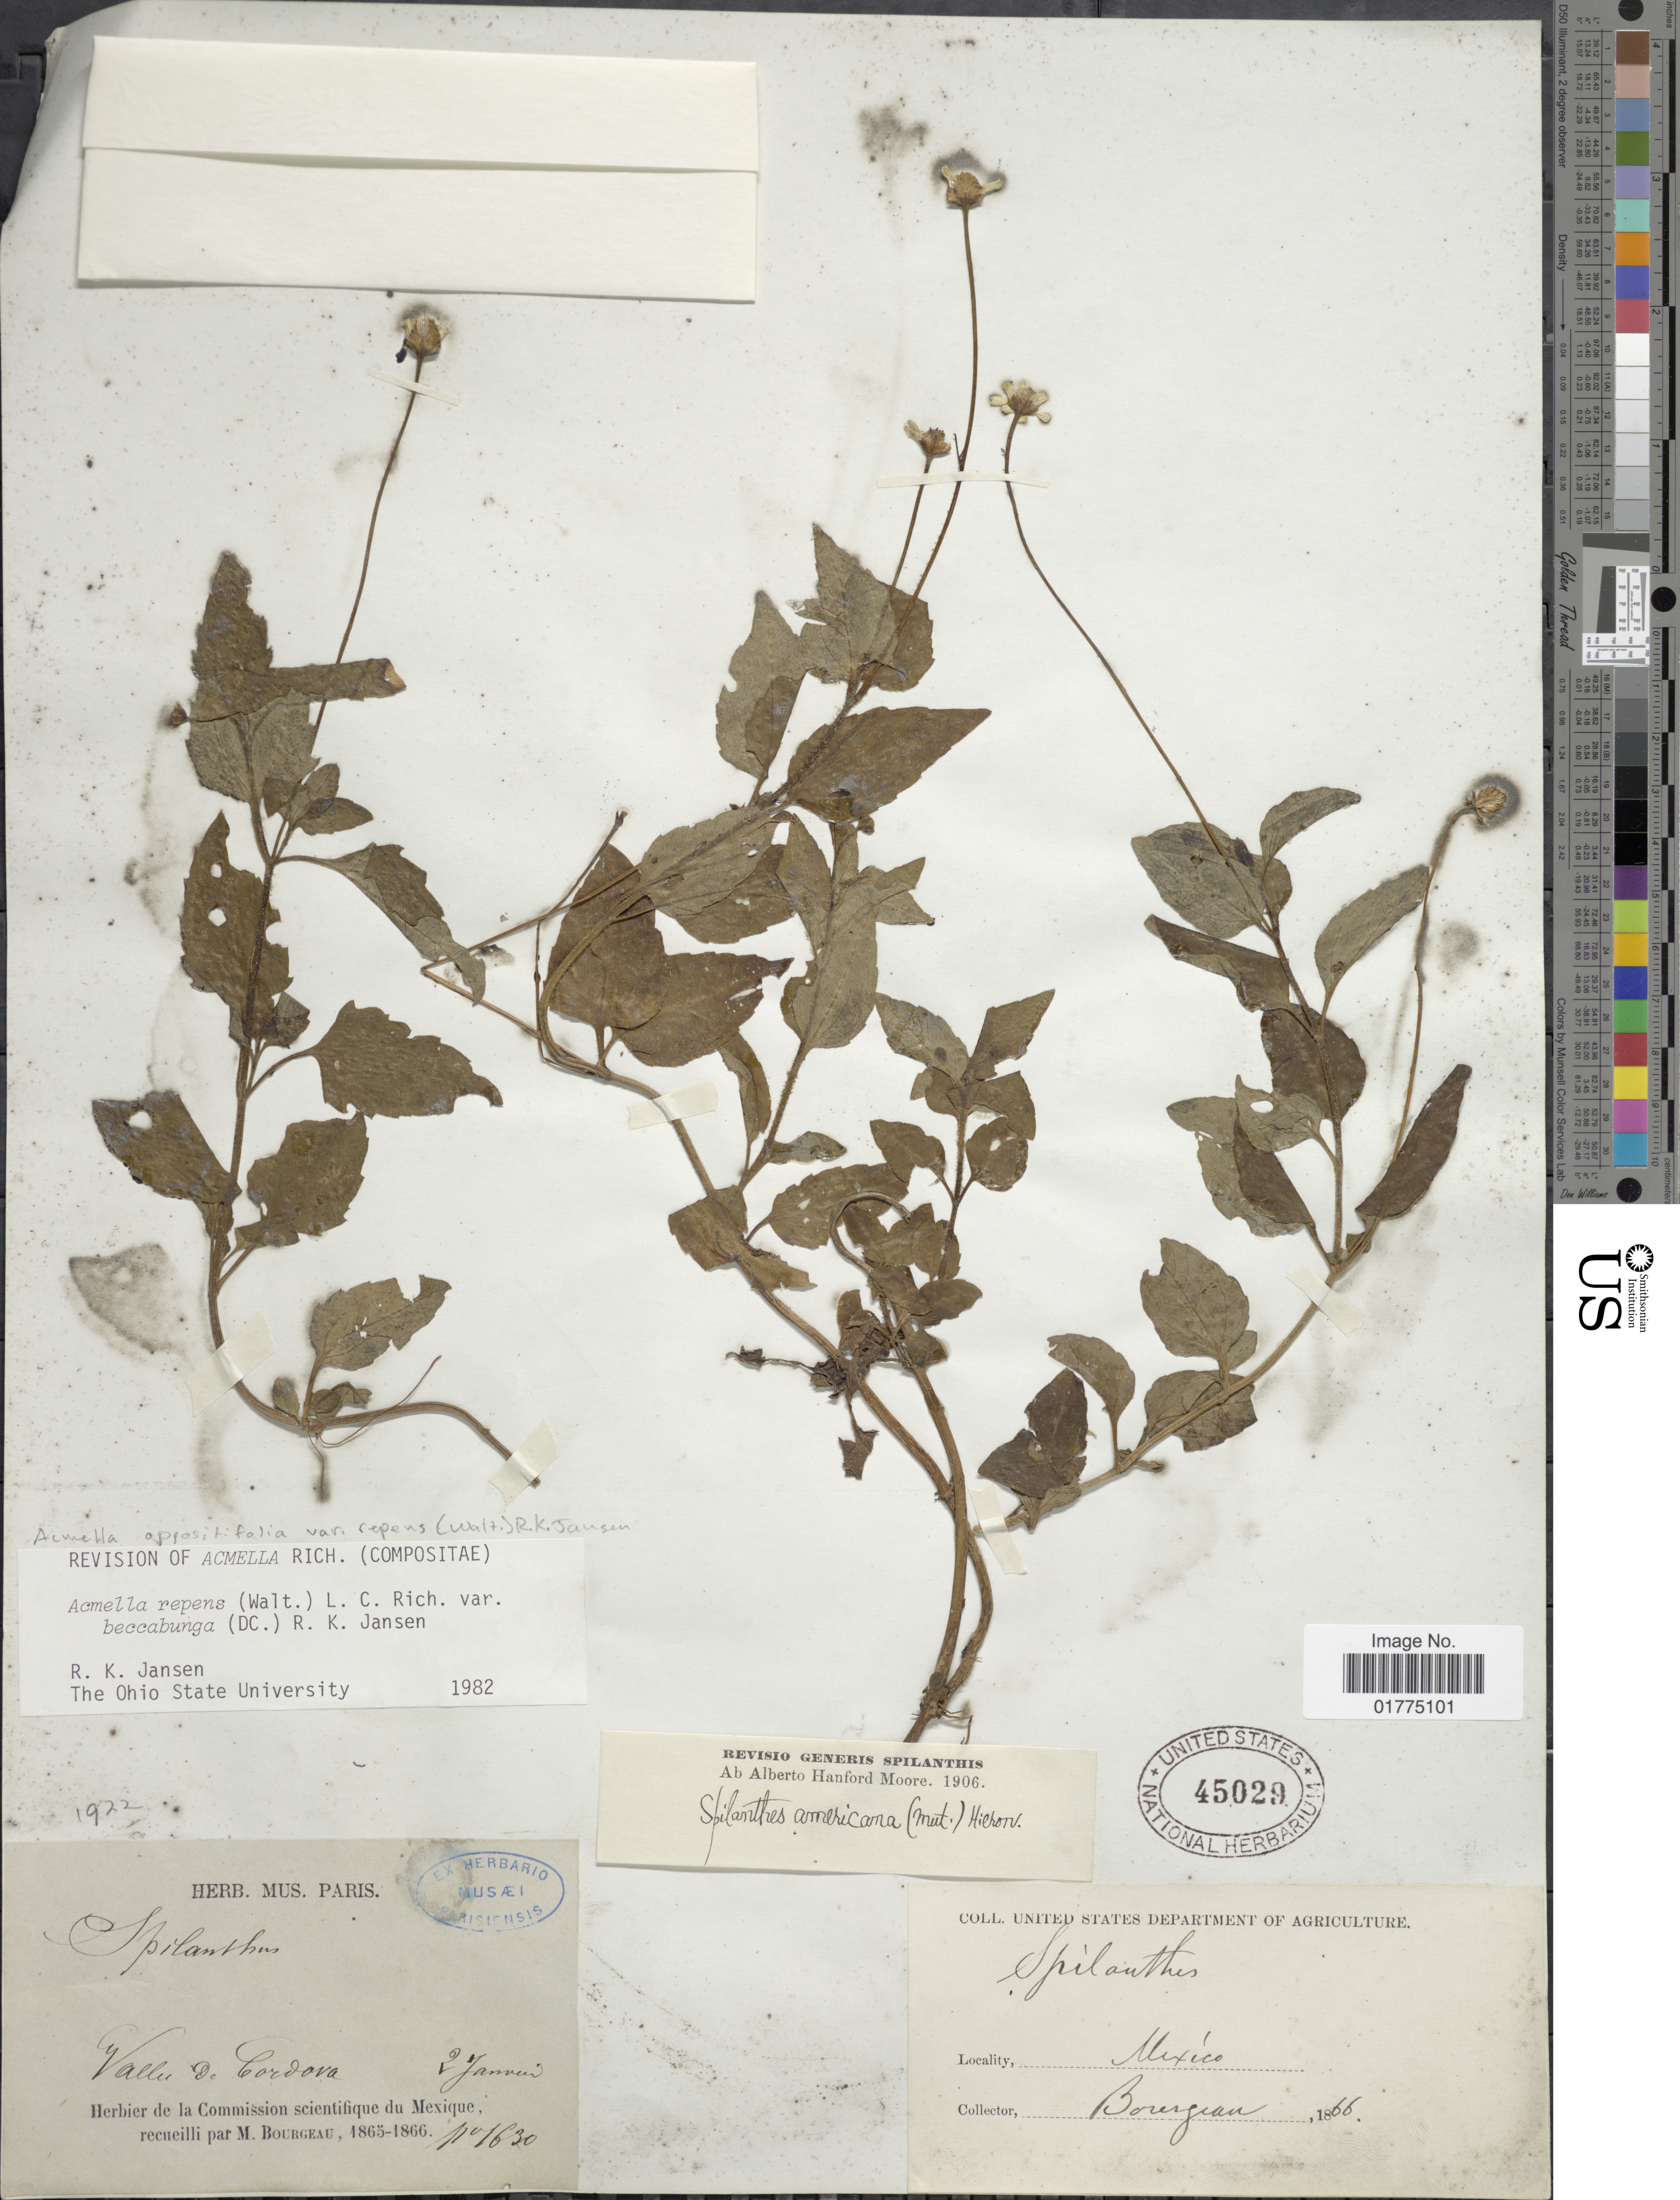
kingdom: Plantae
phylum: Tracheophyta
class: Magnoliopsida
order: Asterales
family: Asteraceae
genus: Acmella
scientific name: Acmella repens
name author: (Walter) Rich.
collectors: M. Bourgeau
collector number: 1630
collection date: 1866-01-02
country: Mexico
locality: Valle de Cordova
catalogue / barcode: US 45029